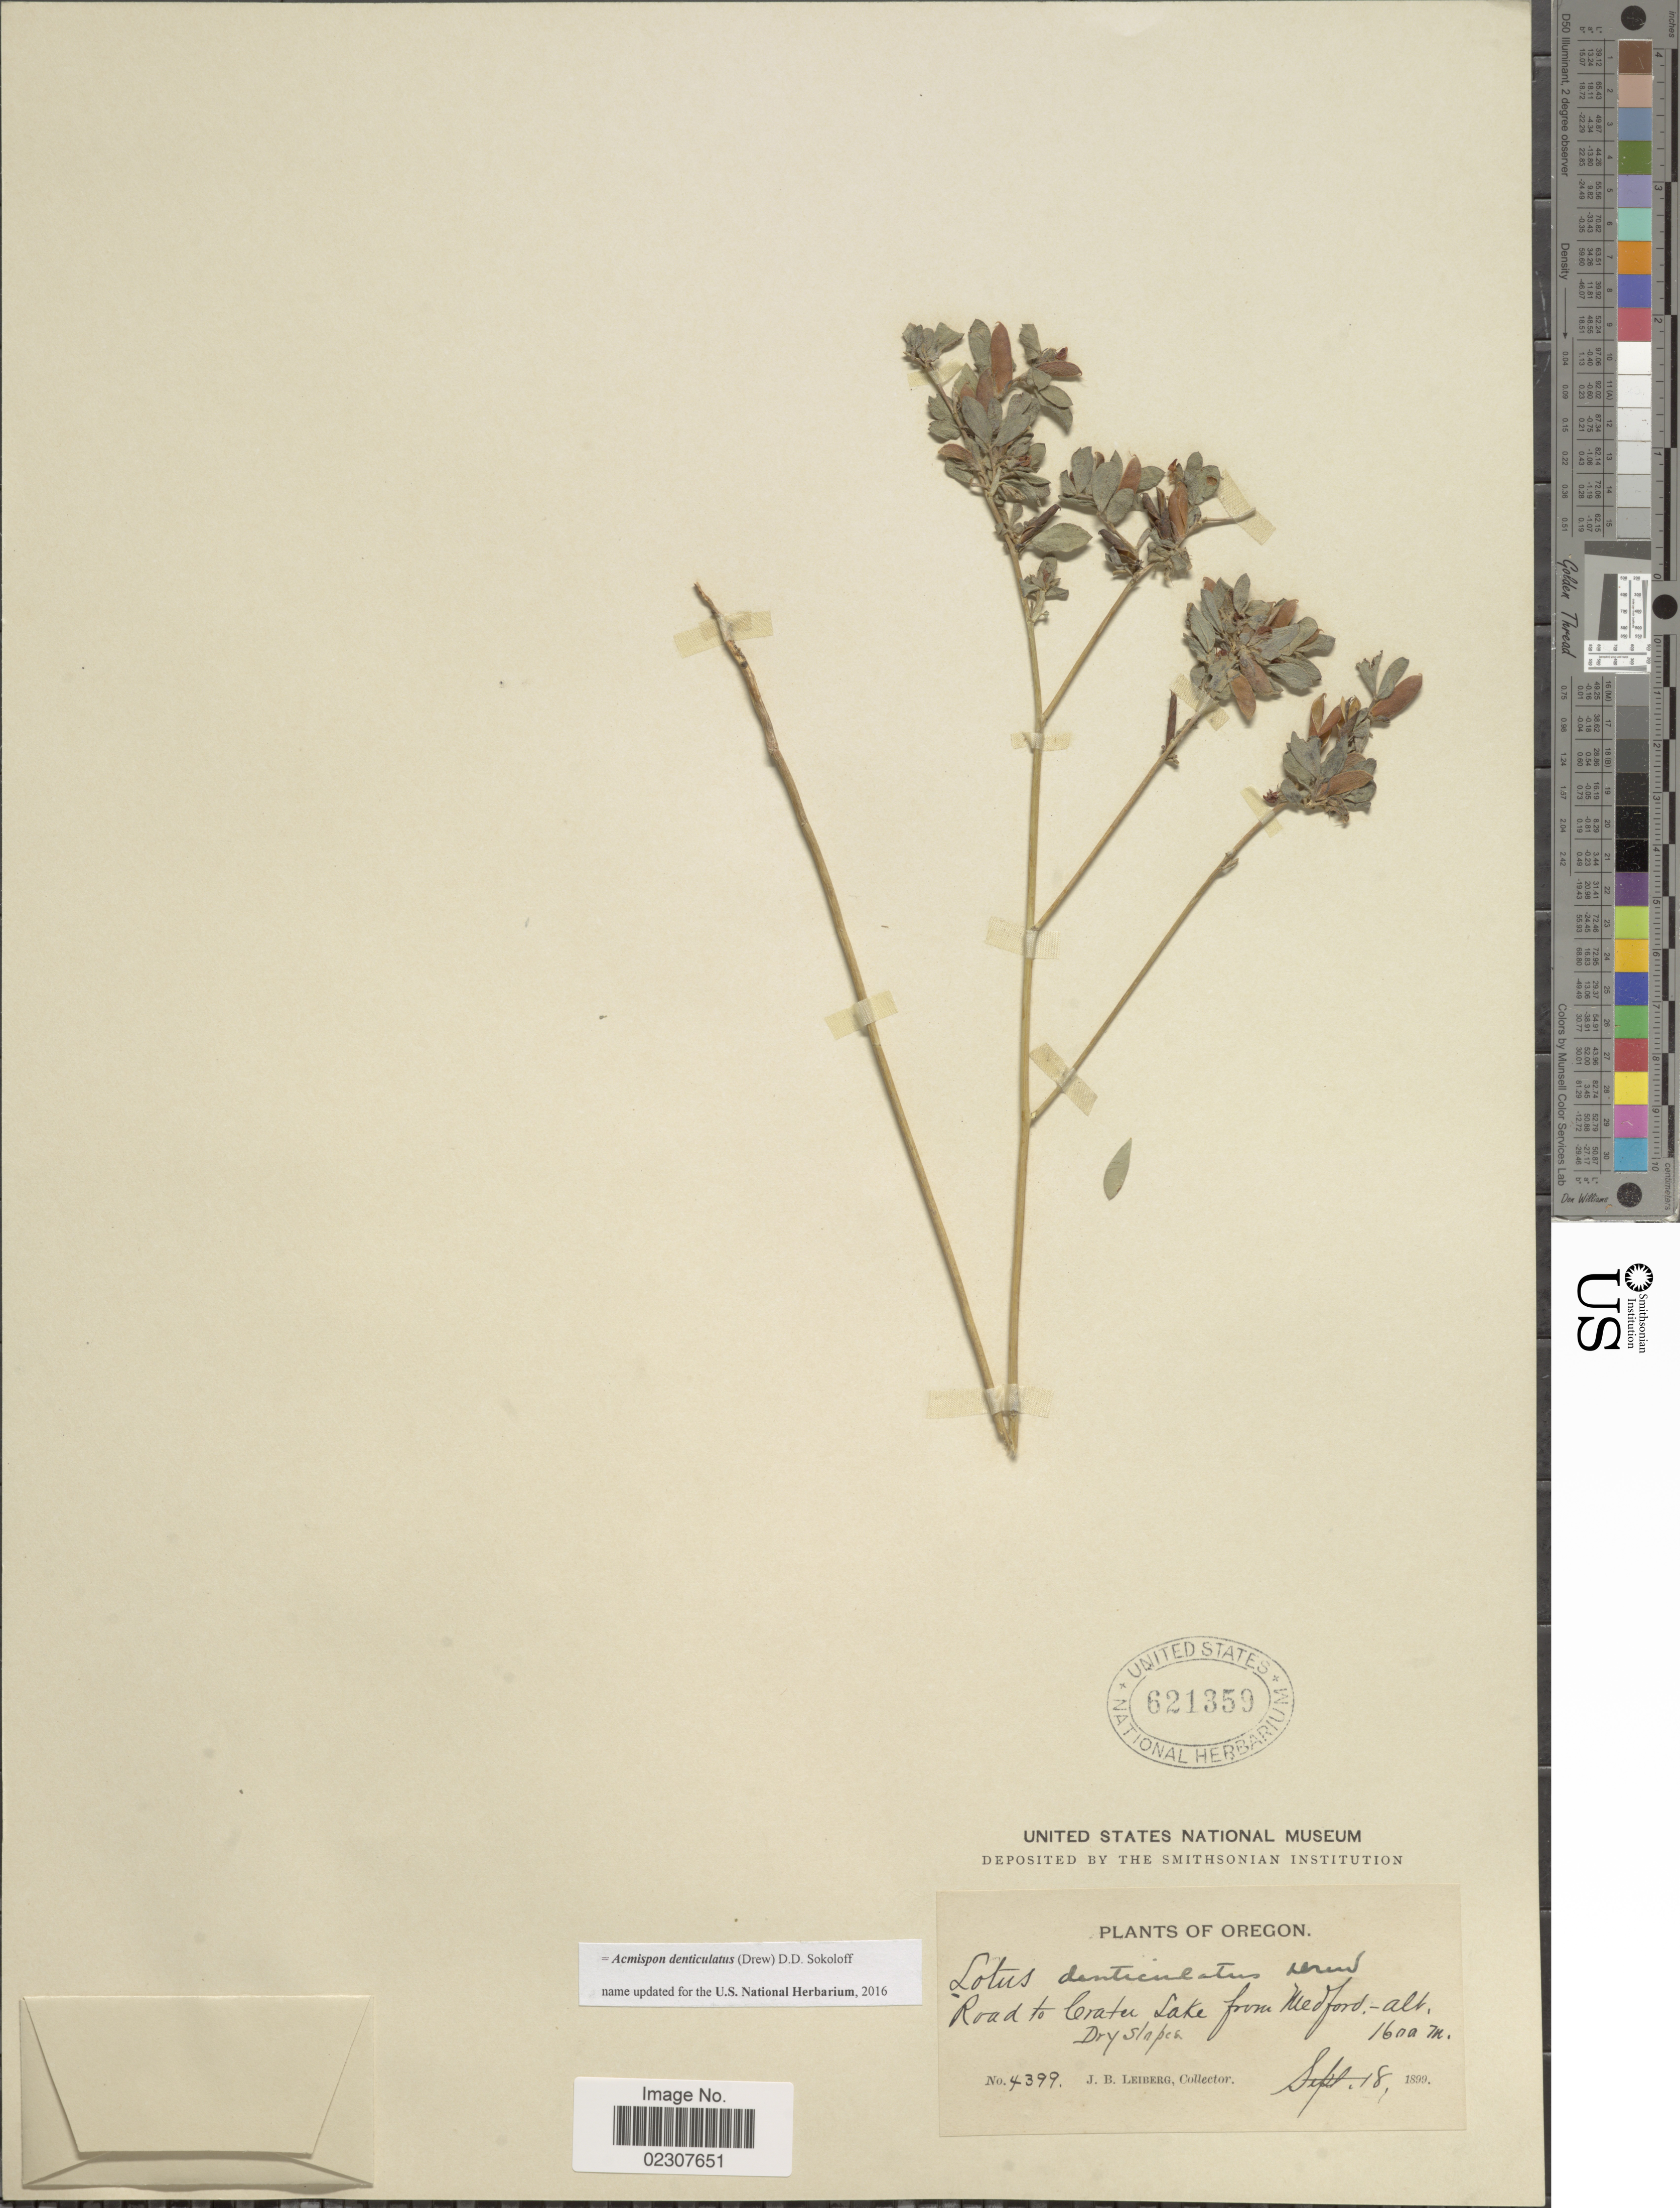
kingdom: Plantae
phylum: Tracheophyta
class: Magnoliopsida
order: Fabales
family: Fabaceae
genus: Acmispon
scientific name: Acmispon denticulatus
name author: (Drew) D.D. Sokoloff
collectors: J. B. Leiberg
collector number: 4399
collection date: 1899-09-18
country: United States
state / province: Oregon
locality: Road to Crater Lake from Medford, Dry slopes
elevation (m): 1600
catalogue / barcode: US 621359